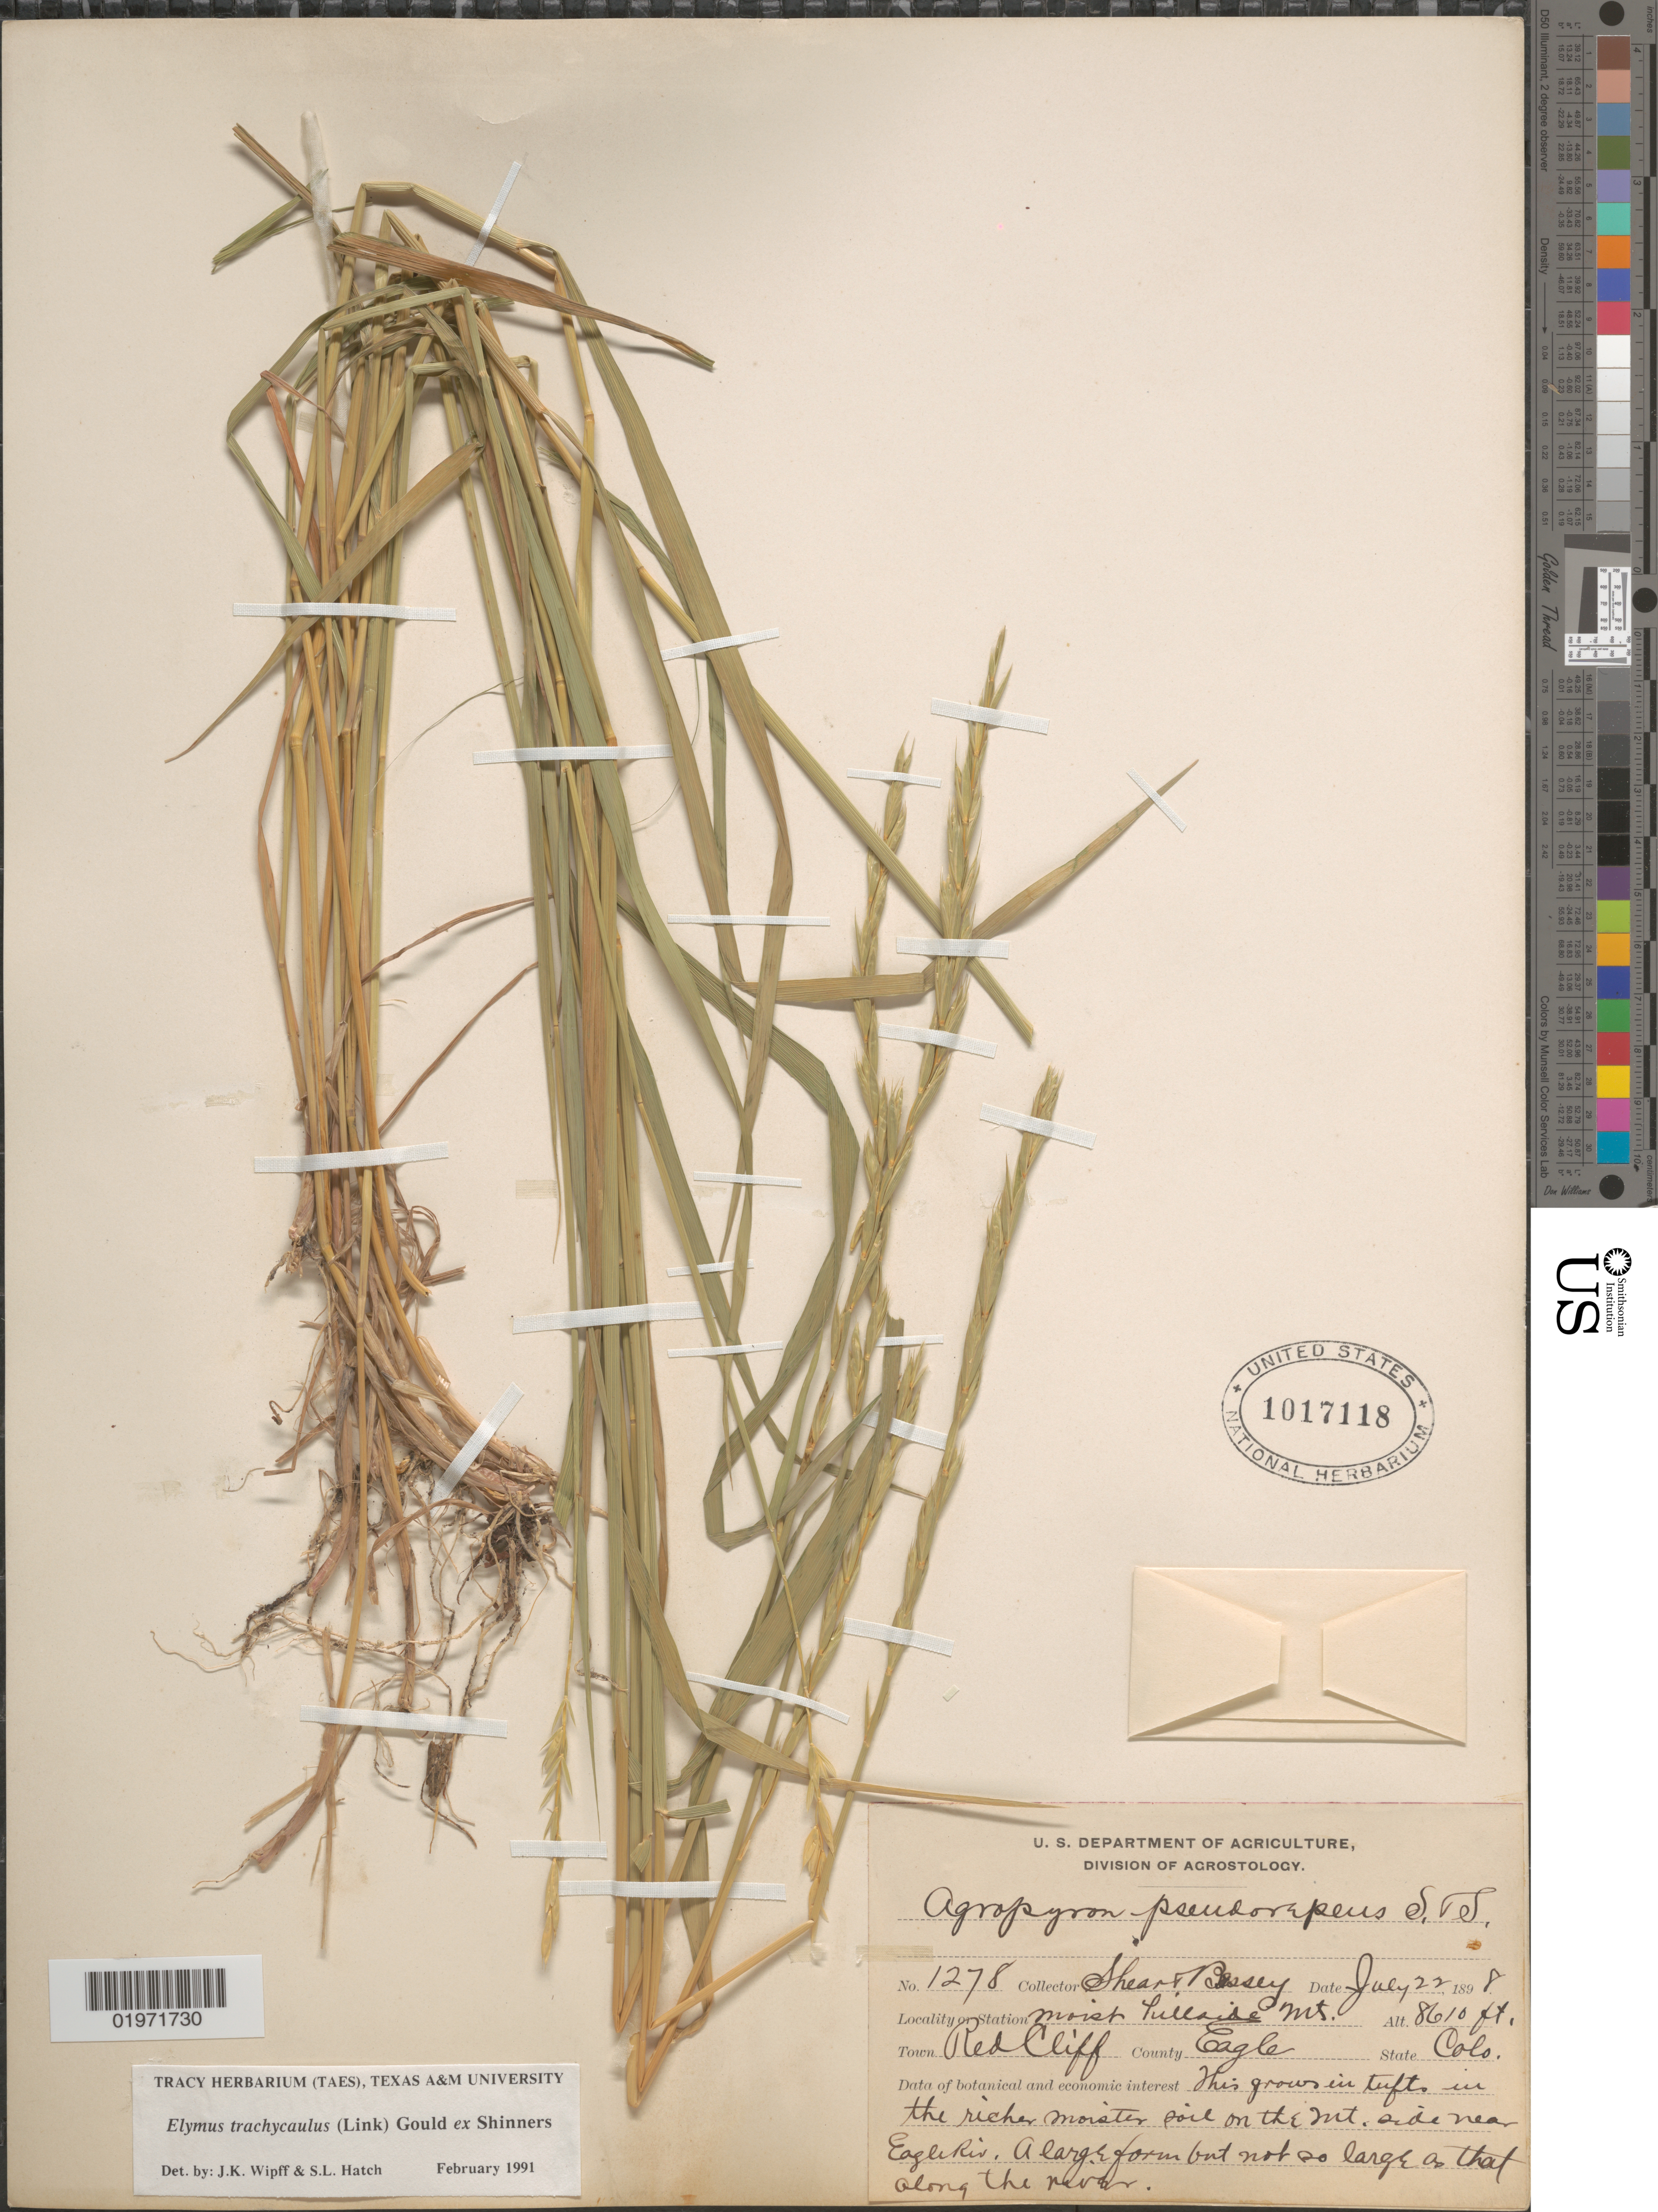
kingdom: Plantae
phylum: Tracheophyta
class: Liliopsida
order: Poales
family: Poaceae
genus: Elymus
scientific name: Elymus trachycaulus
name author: (Link) Gould ex Shinners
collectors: -- Shear & -. Bessey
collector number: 1278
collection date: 1898-07-22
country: United States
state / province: Colorado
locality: Moist hillside Mts. Town Red Cliff County Eagle. In the richer moister soil on the mt. side near Eagle Riv.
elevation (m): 2624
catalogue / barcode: US 1017118